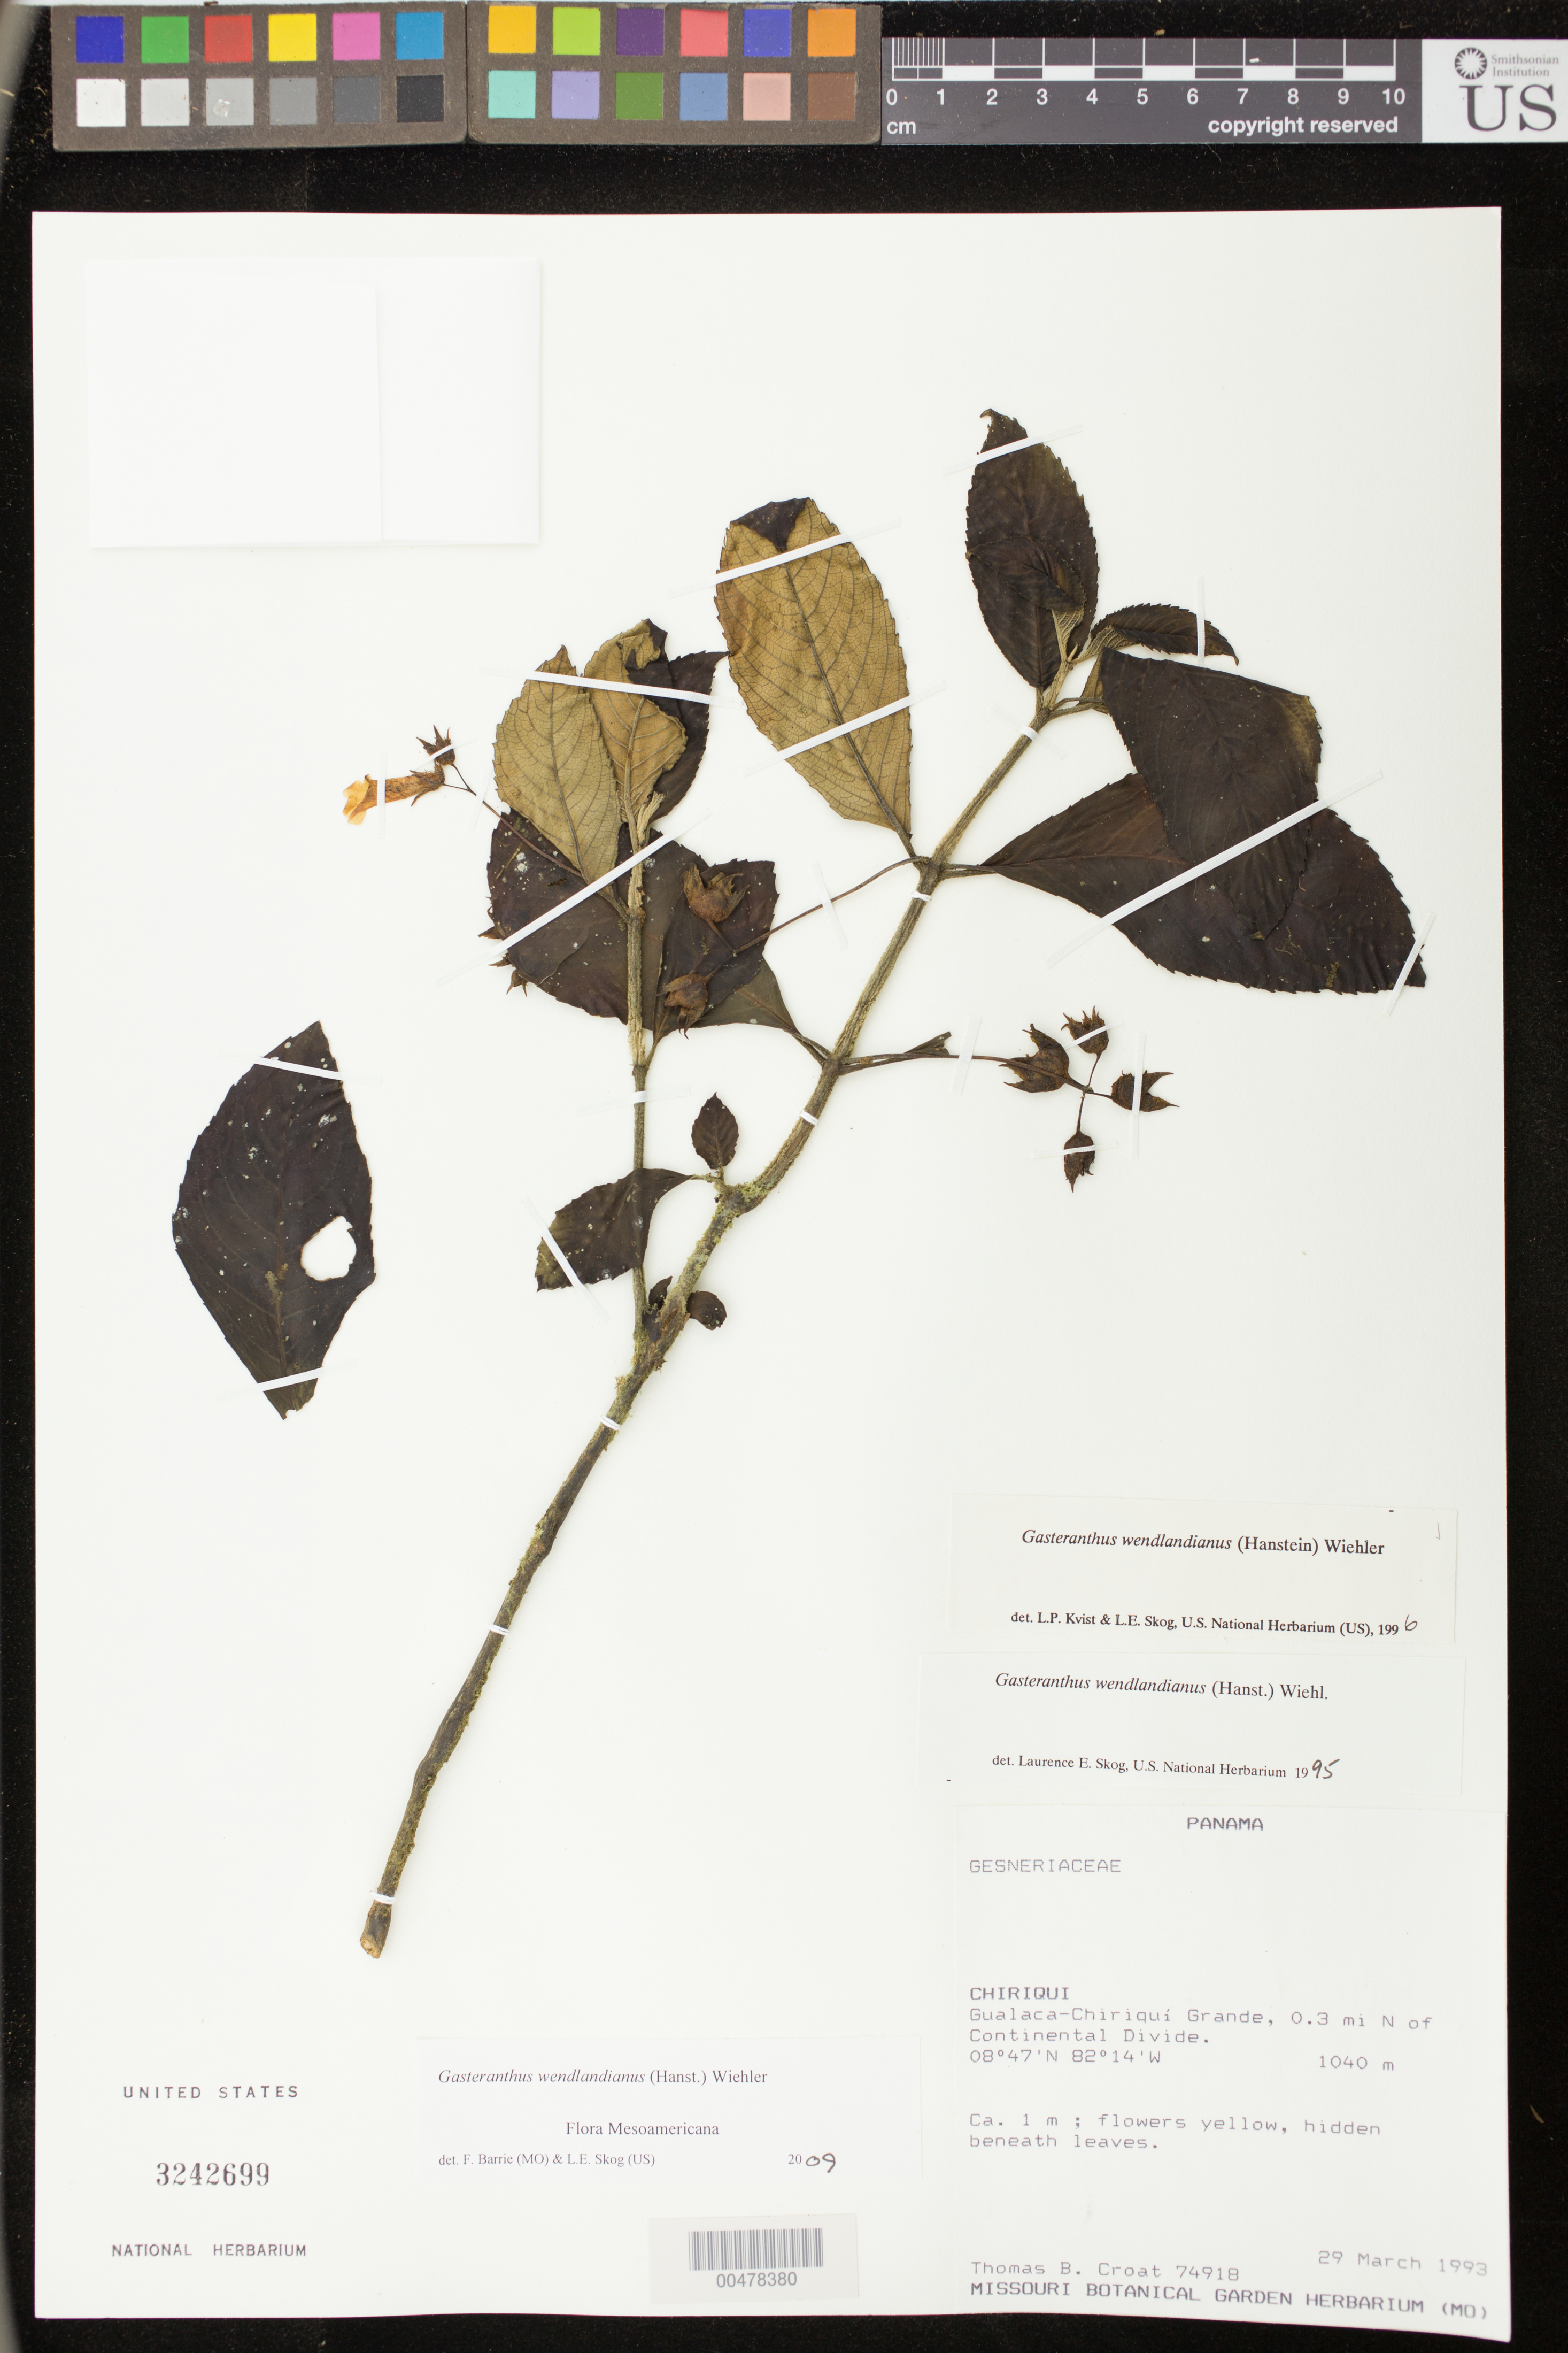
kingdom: Plantae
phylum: Tracheophyta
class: Magnoliopsida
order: Lamiales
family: Gesneriaceae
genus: Gasteranthus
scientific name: Gasteranthus wendlandianus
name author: (Hanst.) Wiehler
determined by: Skog, Laurence E.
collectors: T. B. Croat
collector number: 74918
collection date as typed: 29 Mar 1993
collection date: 1993-03-29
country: Panama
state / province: Chiriquí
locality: Gualaca-Chiriquí Grande, 0.3 mi N of Continental Divide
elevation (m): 1040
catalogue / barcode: US 3242699